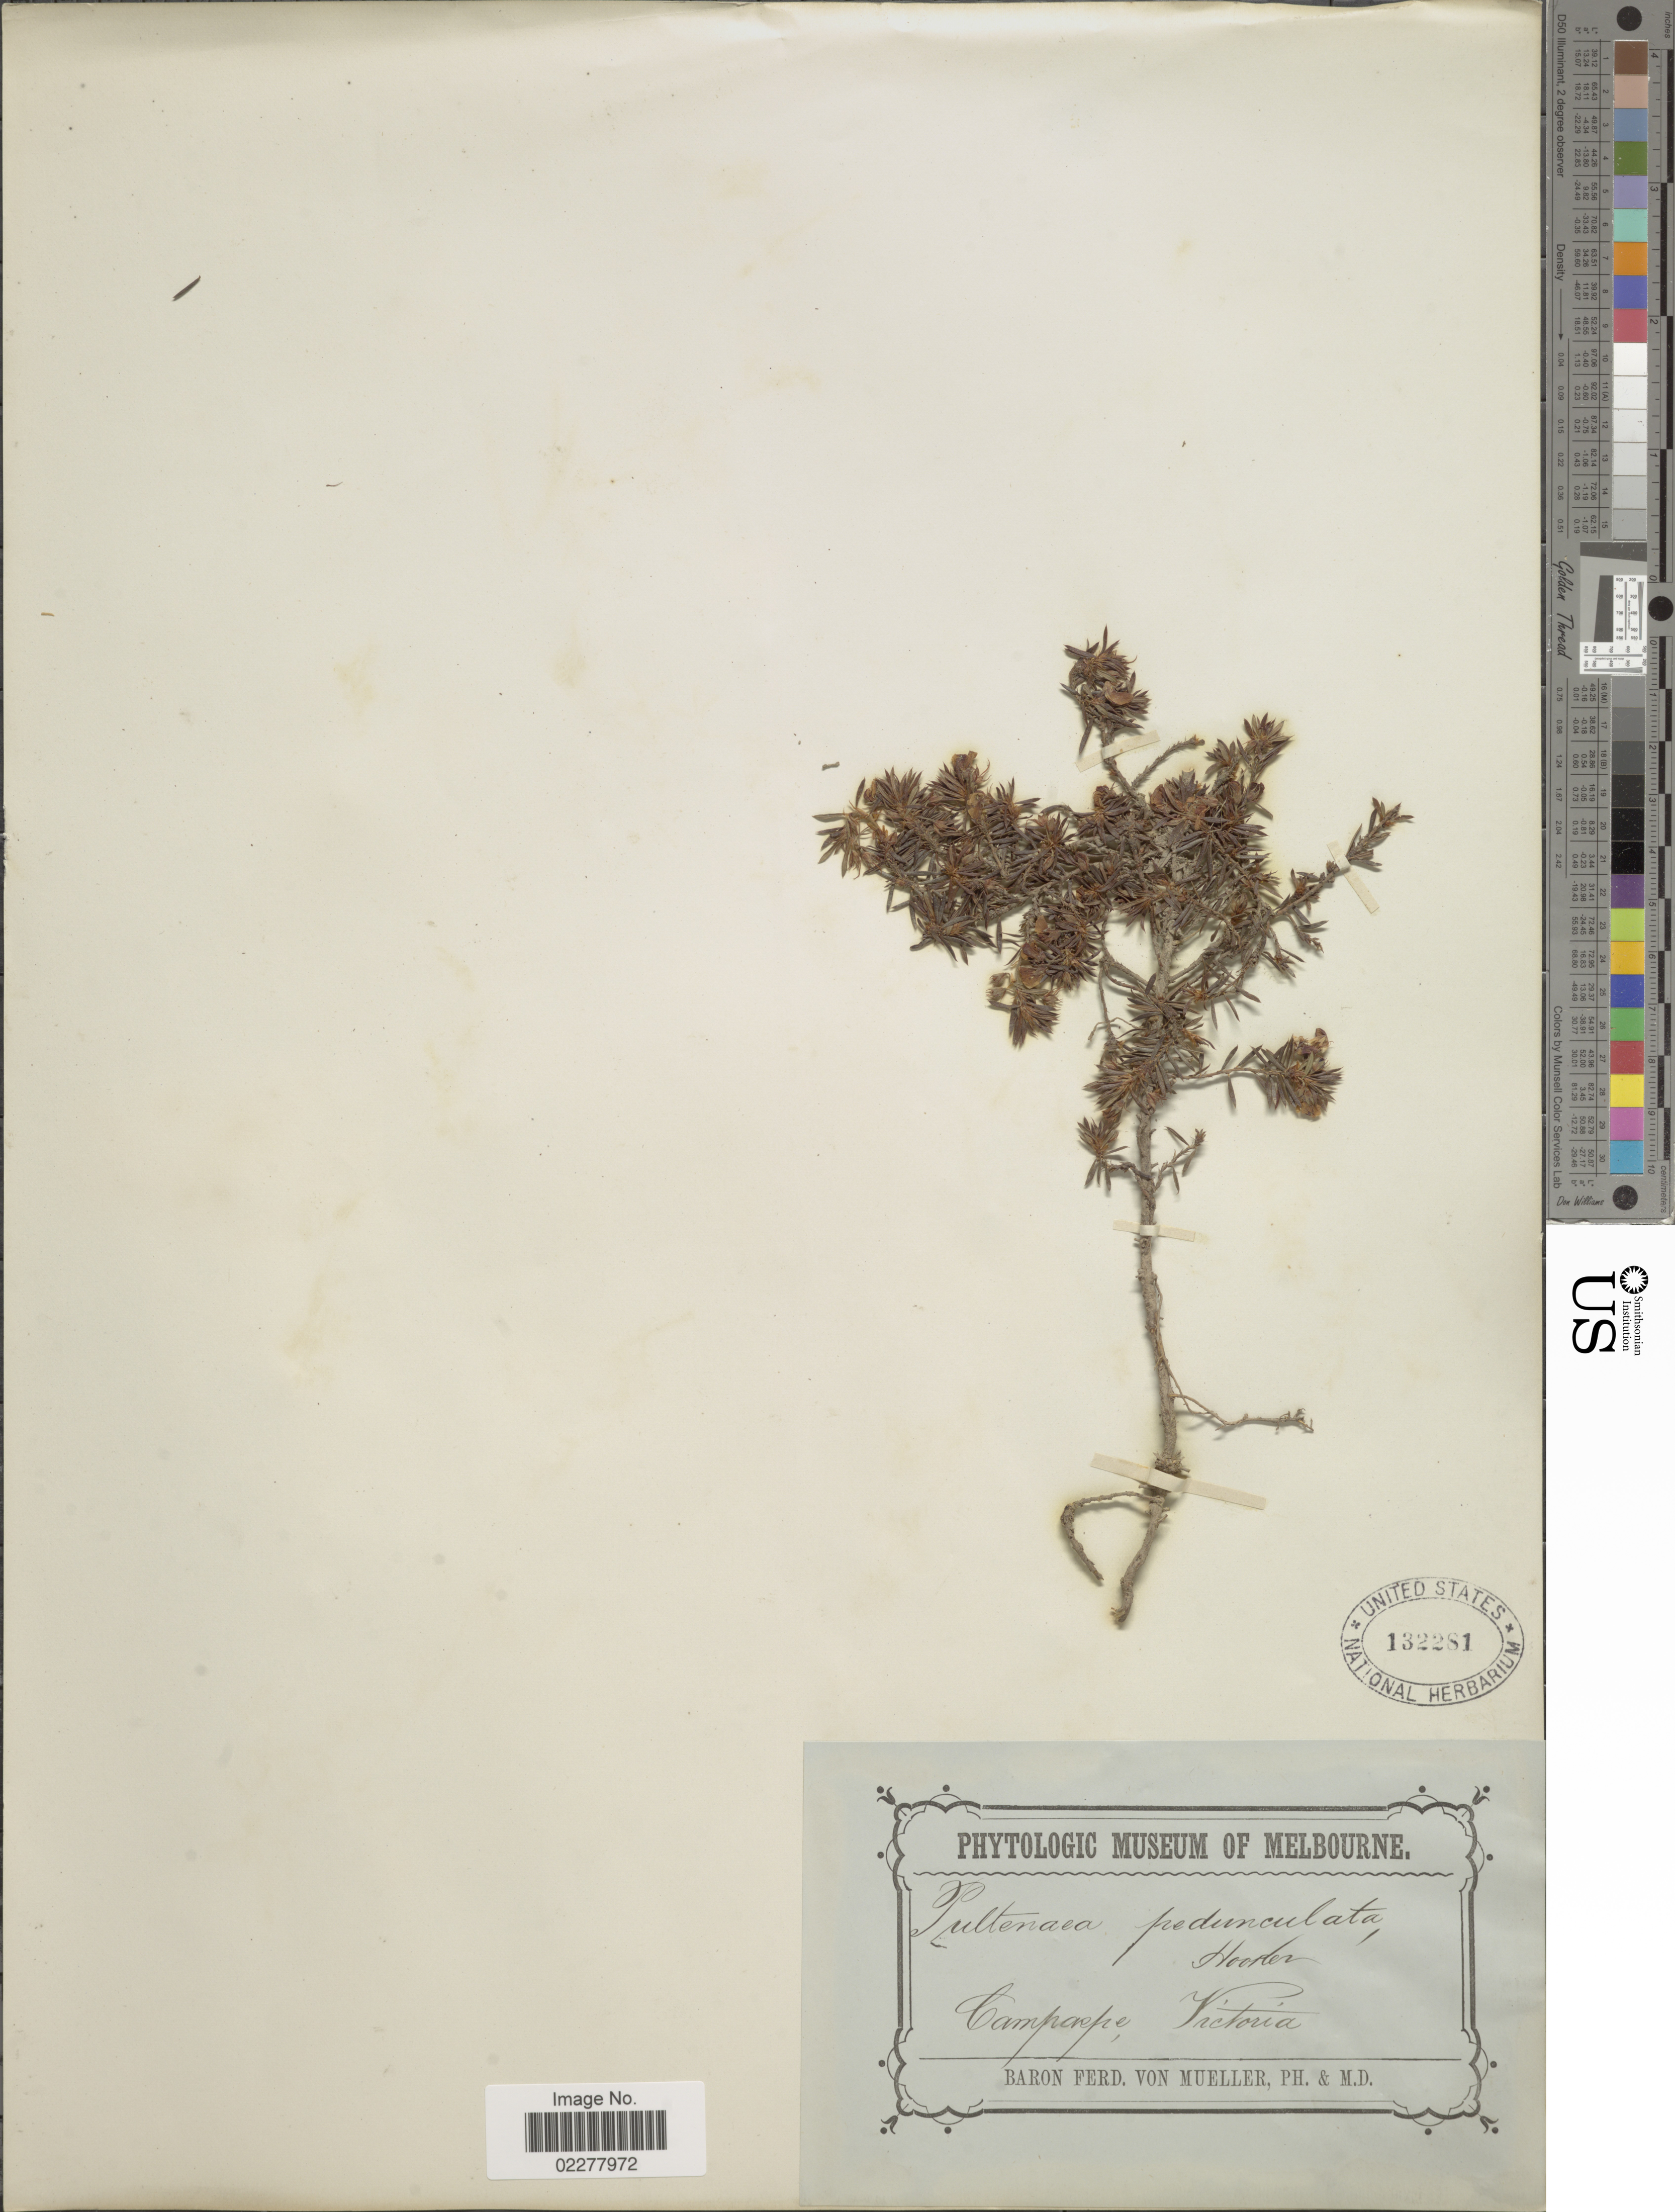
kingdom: Plantae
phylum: Tracheophyta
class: Magnoliopsida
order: Fabales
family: Fabaceae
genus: Pultenaea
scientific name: Pultenaea pedunculata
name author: Hook.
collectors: F. von Mueller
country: Australia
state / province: Victoria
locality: Camparpe, Victoria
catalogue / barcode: US 132281